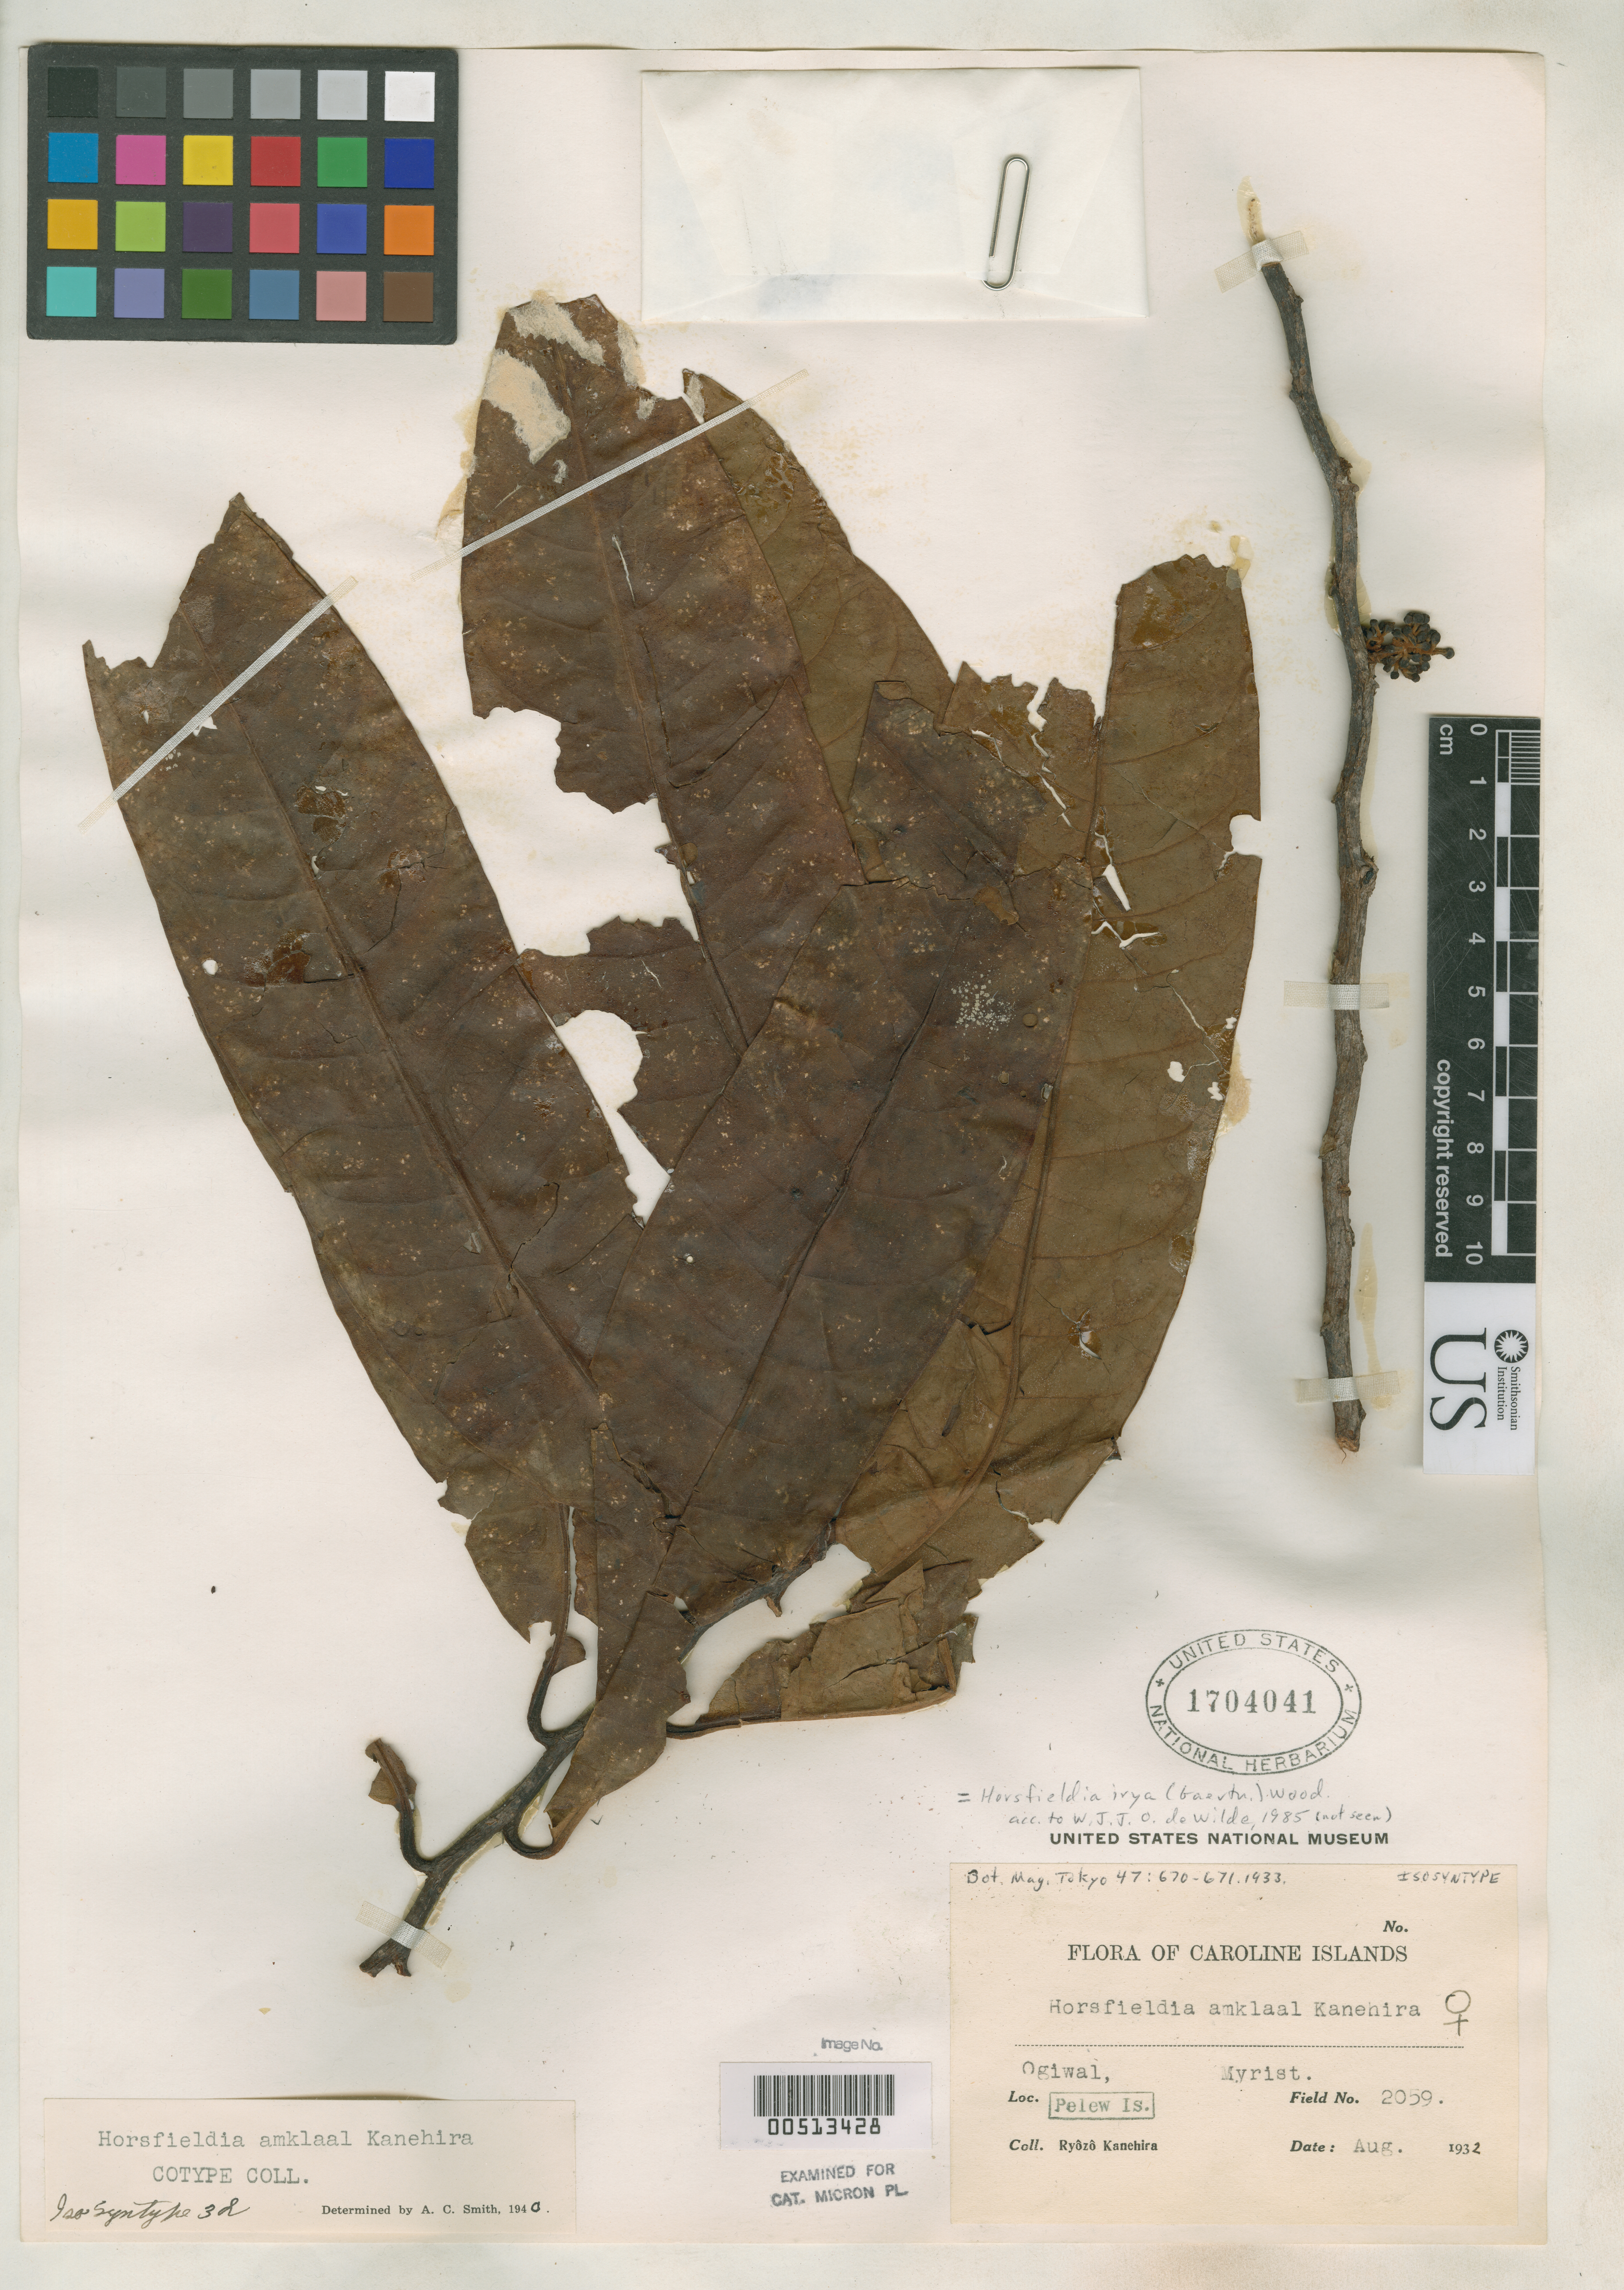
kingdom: Plantae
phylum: Tracheophyta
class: Magnoliopsida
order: Magnoliales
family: Myristicaceae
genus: Horsfieldia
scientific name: Horsfieldia amklaal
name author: Kaneh.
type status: Isosyntype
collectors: R. Kanehira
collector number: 2059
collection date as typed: Aug 1932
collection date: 1932-08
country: Palau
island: Babeldaob [Babelthuap]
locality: Ogiwal.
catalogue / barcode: US 1704041